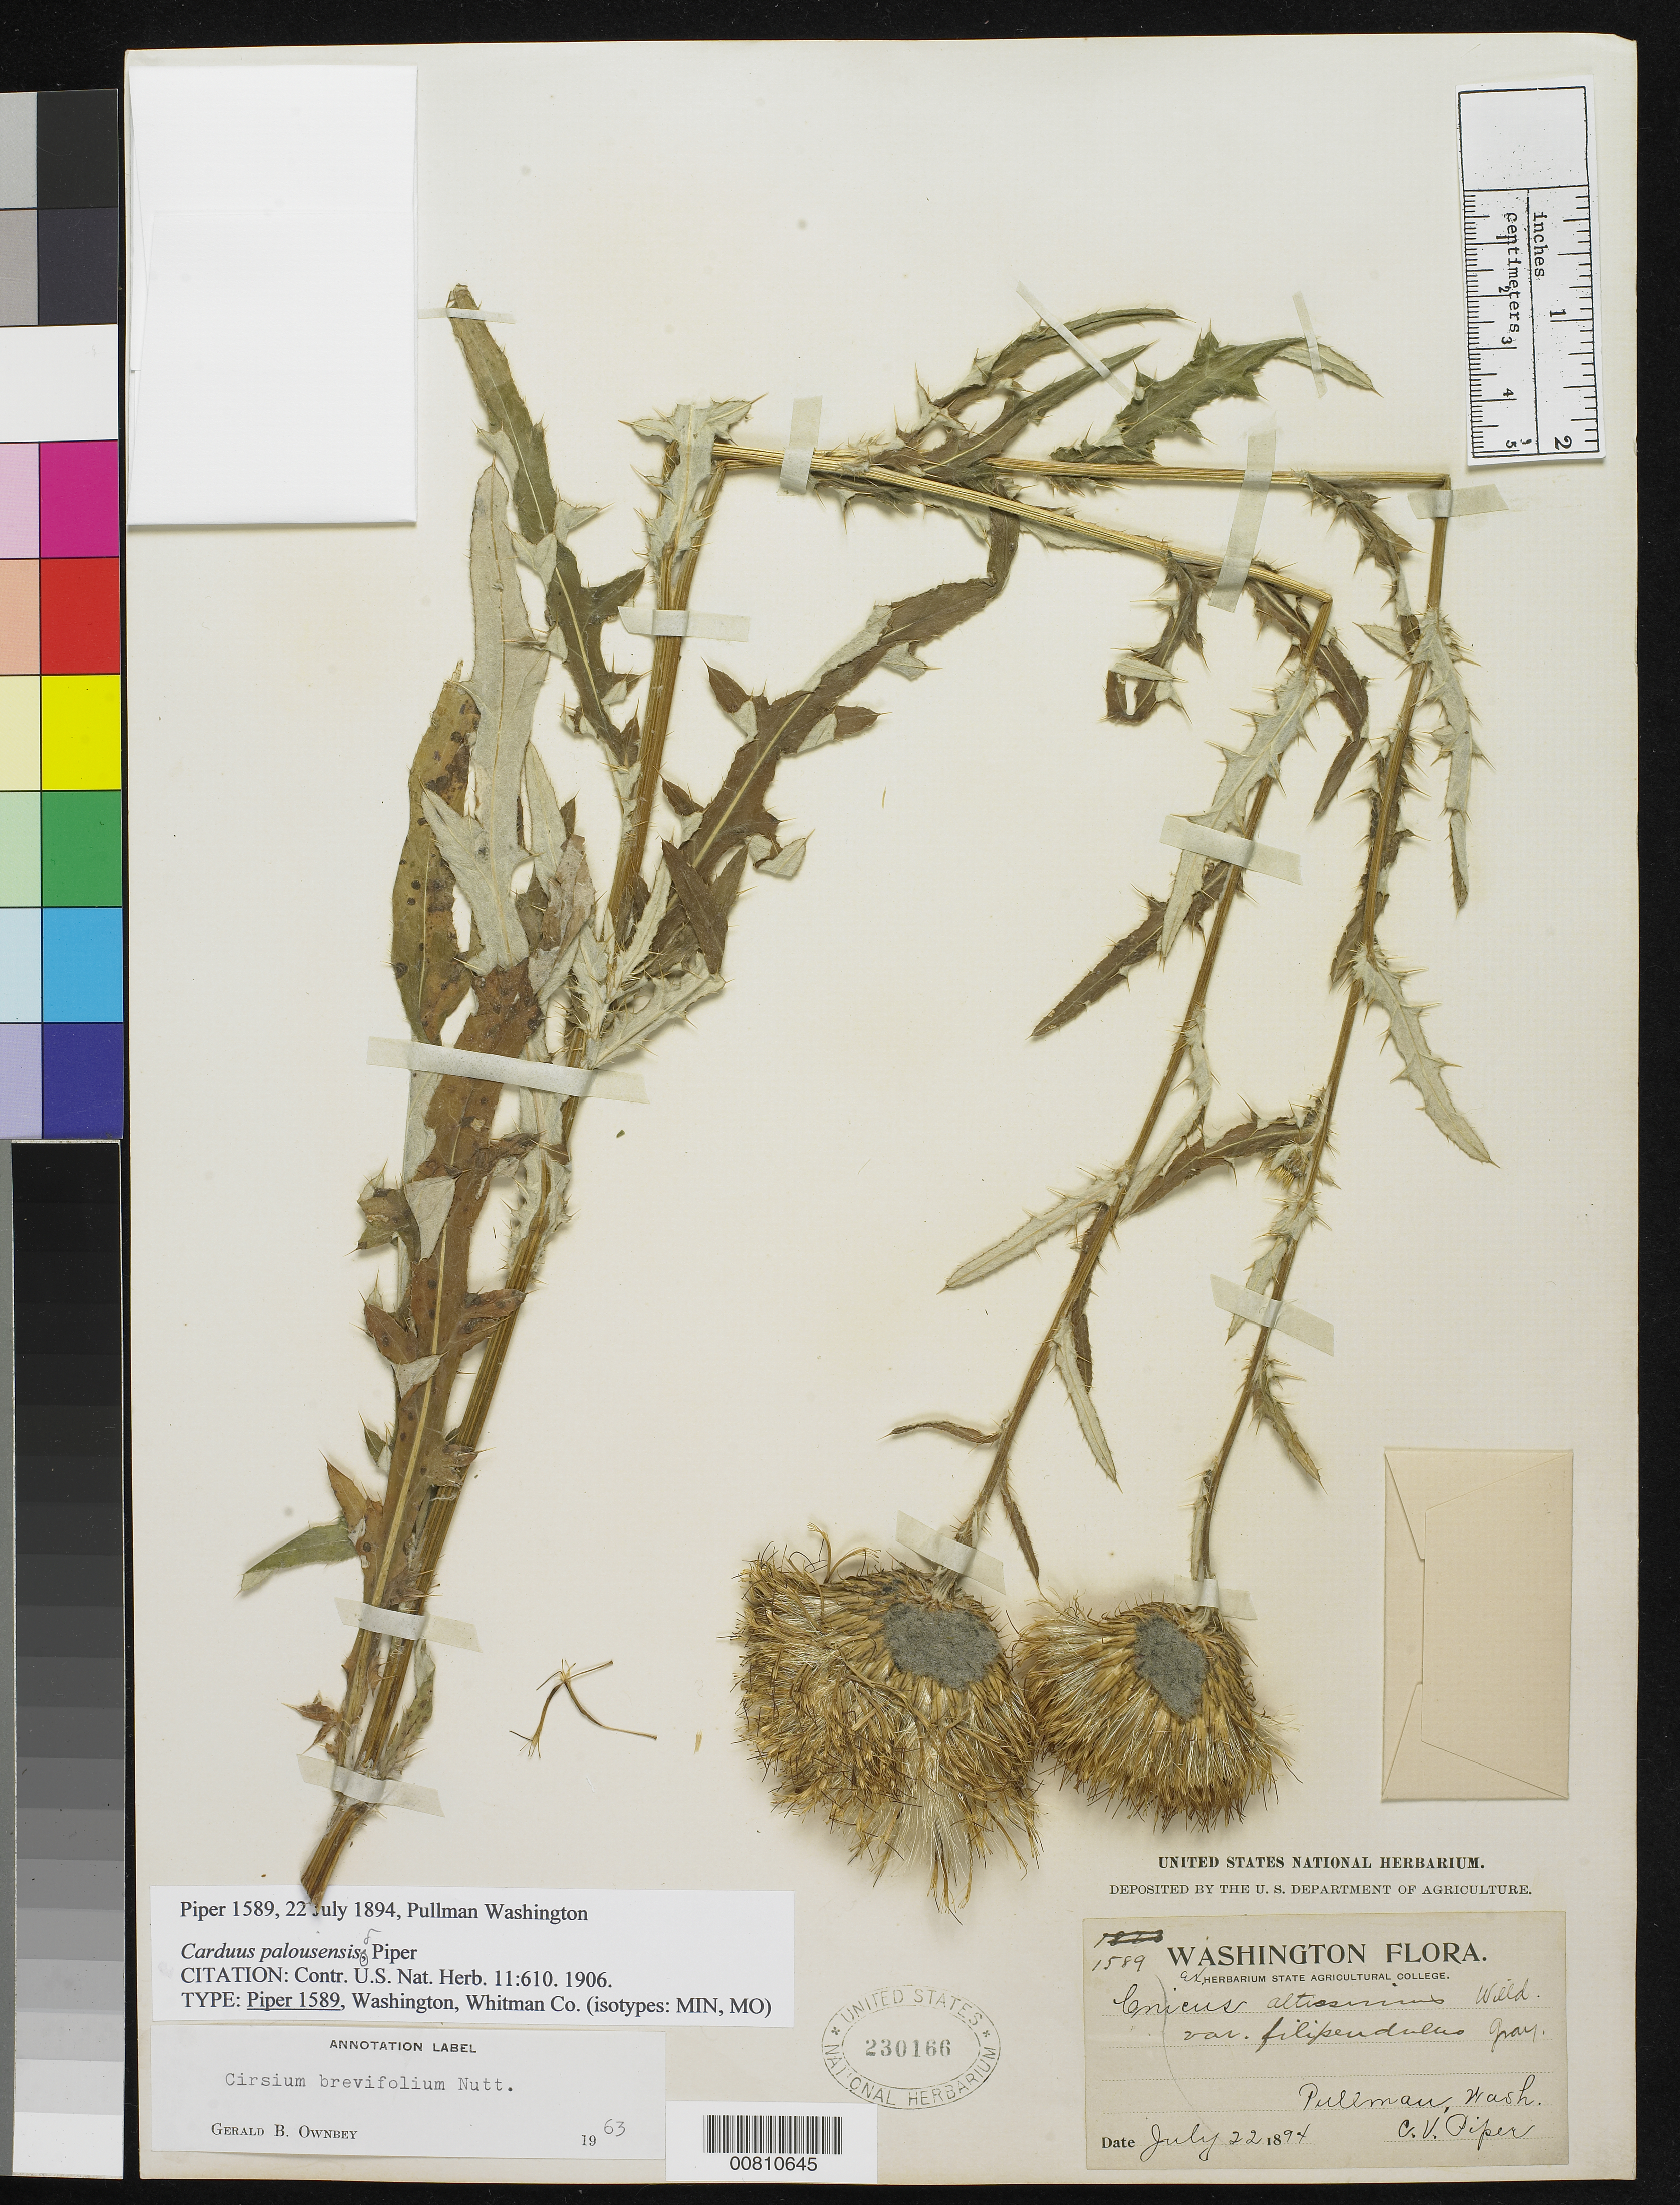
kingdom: Plantae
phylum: Tracheophyta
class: Magnoliopsida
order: Asterales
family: Asteraceae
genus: Carduus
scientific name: Carduus palousensis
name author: Piper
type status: Possible Holotype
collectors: C. V. Piper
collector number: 1589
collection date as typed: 22 Jul 1894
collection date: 1894-07-22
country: United States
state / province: Washington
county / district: Whitman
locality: Pullman, Wash.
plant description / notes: Holotype presumably at US, but this sheet not annotated as type by Piper, or even as Carduus palousensis.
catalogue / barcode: US 230166